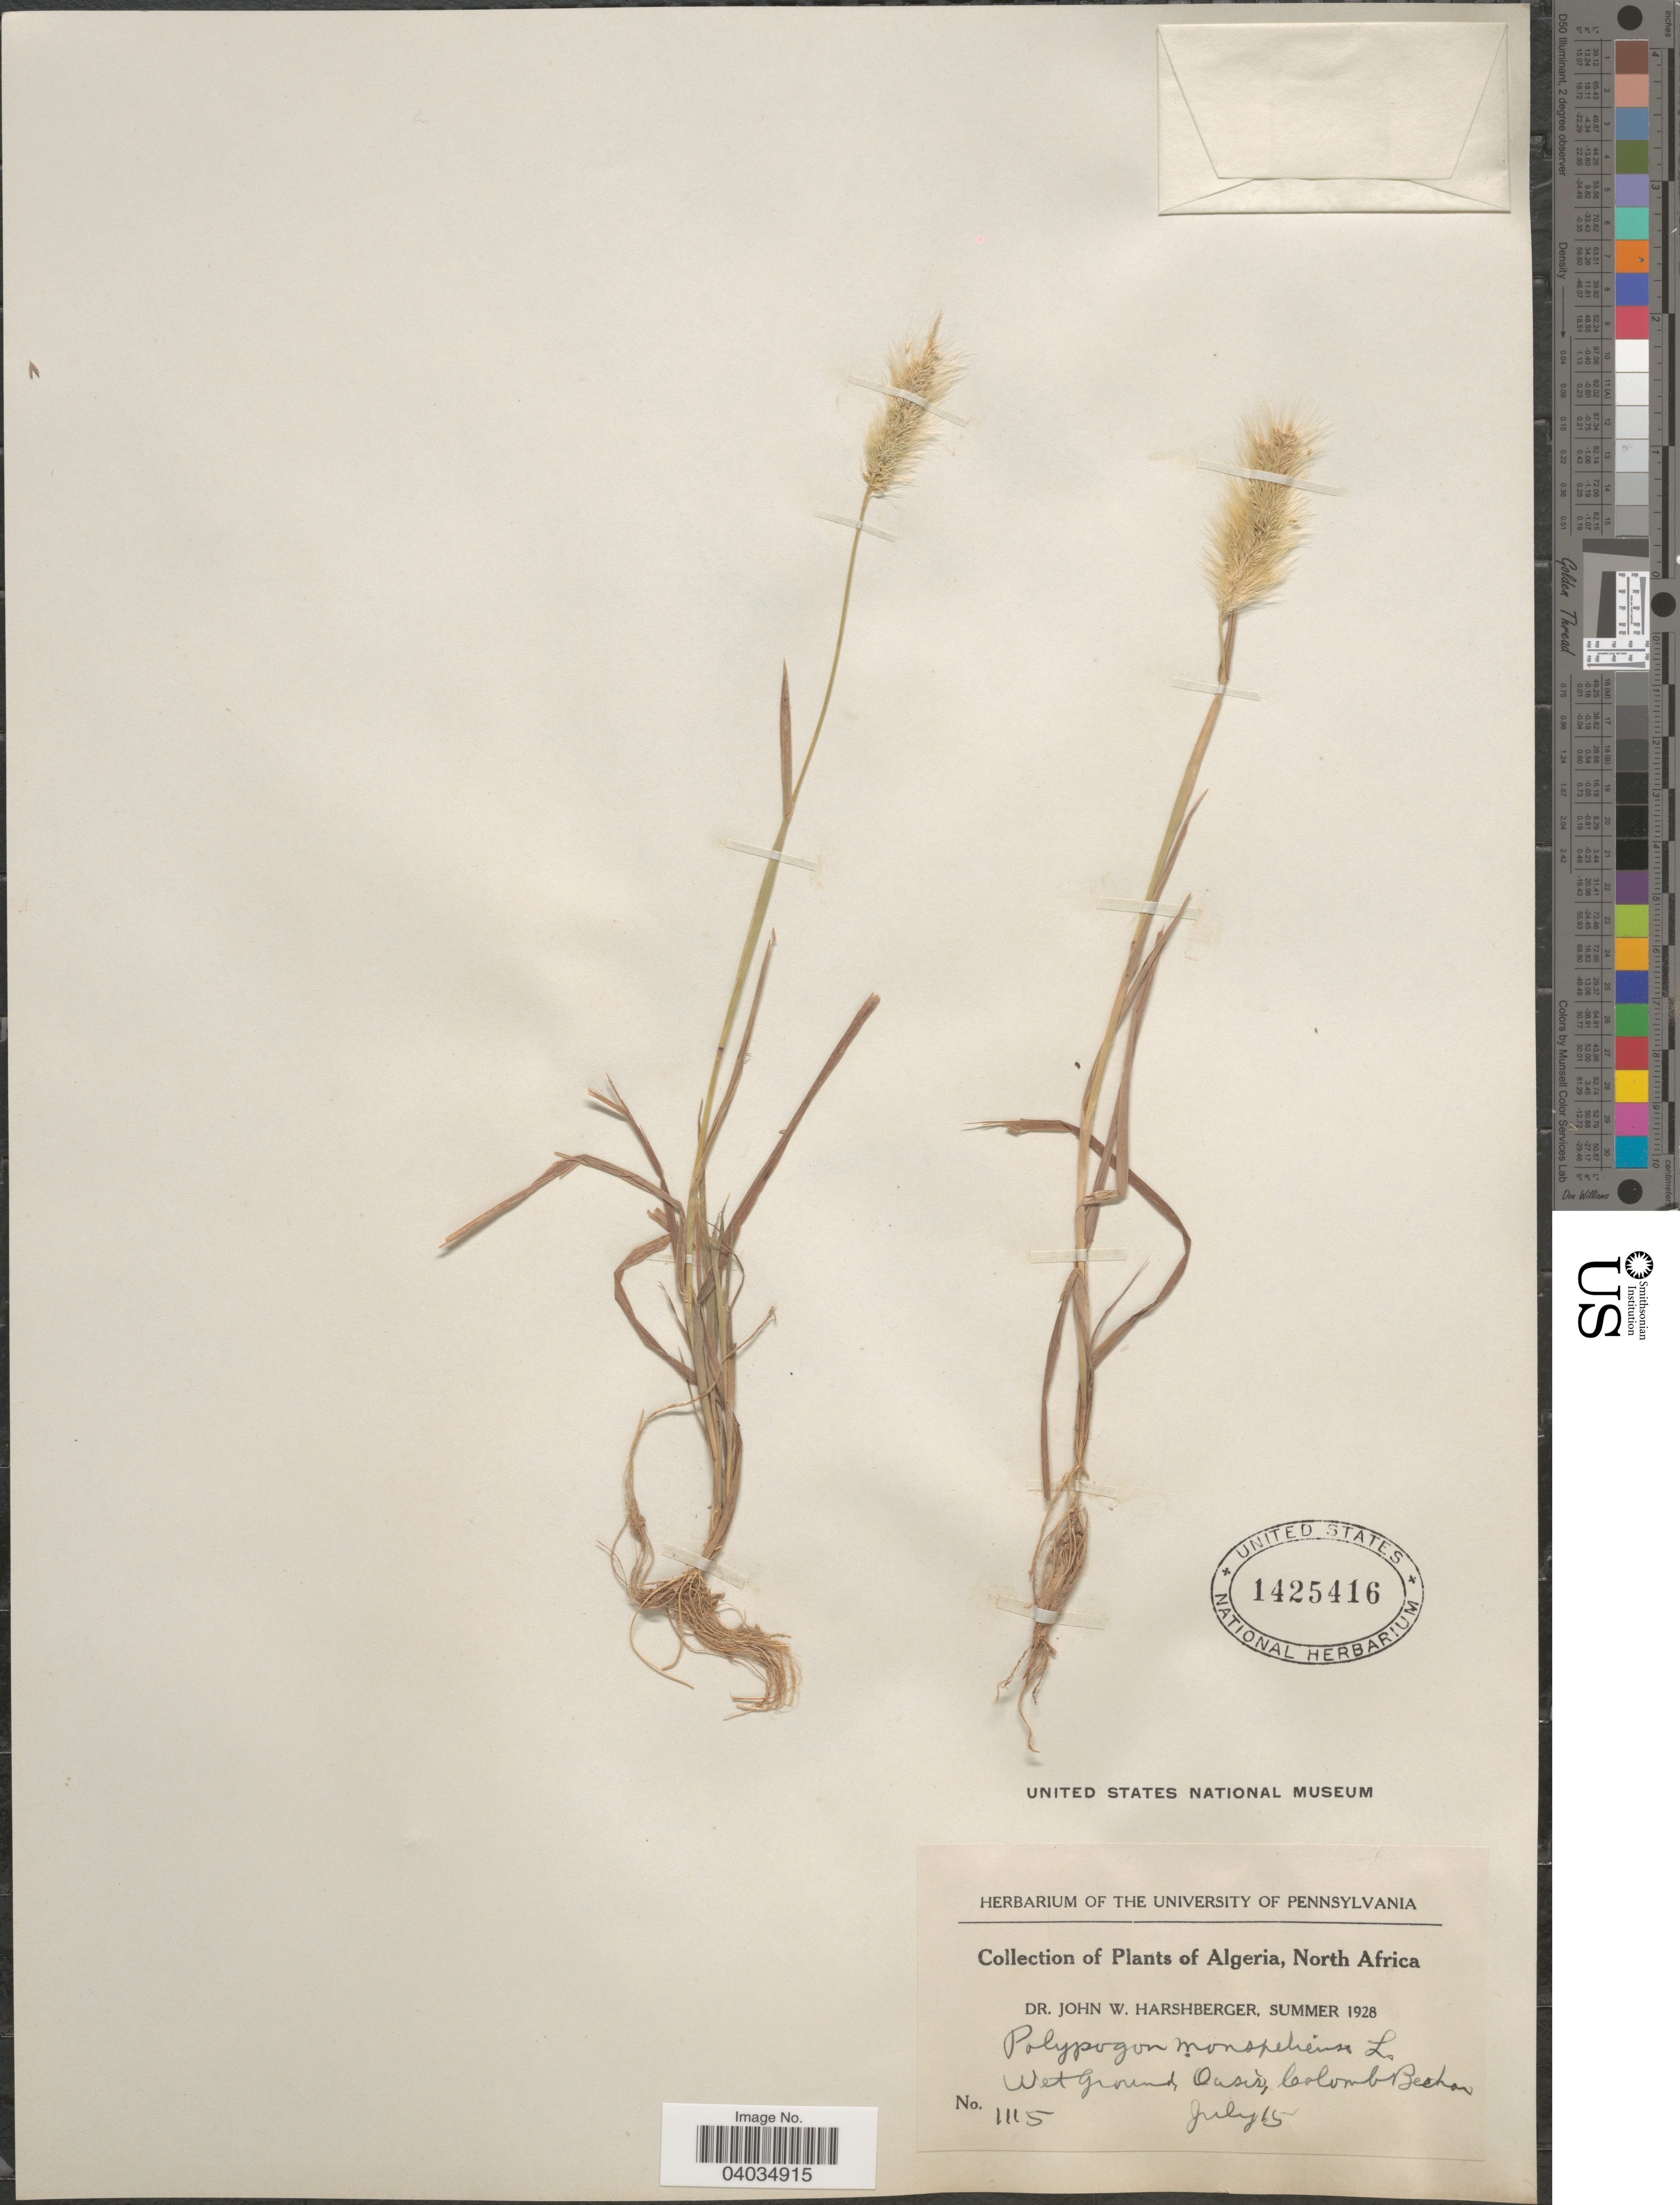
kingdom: Plantae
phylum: Tracheophyta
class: Liliopsida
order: Poales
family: Poaceae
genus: Polypogon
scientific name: Polypogon monspeliensis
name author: (L.) Desf.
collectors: J. W. Harshberger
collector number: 1115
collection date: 1928-07-15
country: Algeria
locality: North Africa. Oasis, Colomb Bechar.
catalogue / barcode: US 1425416